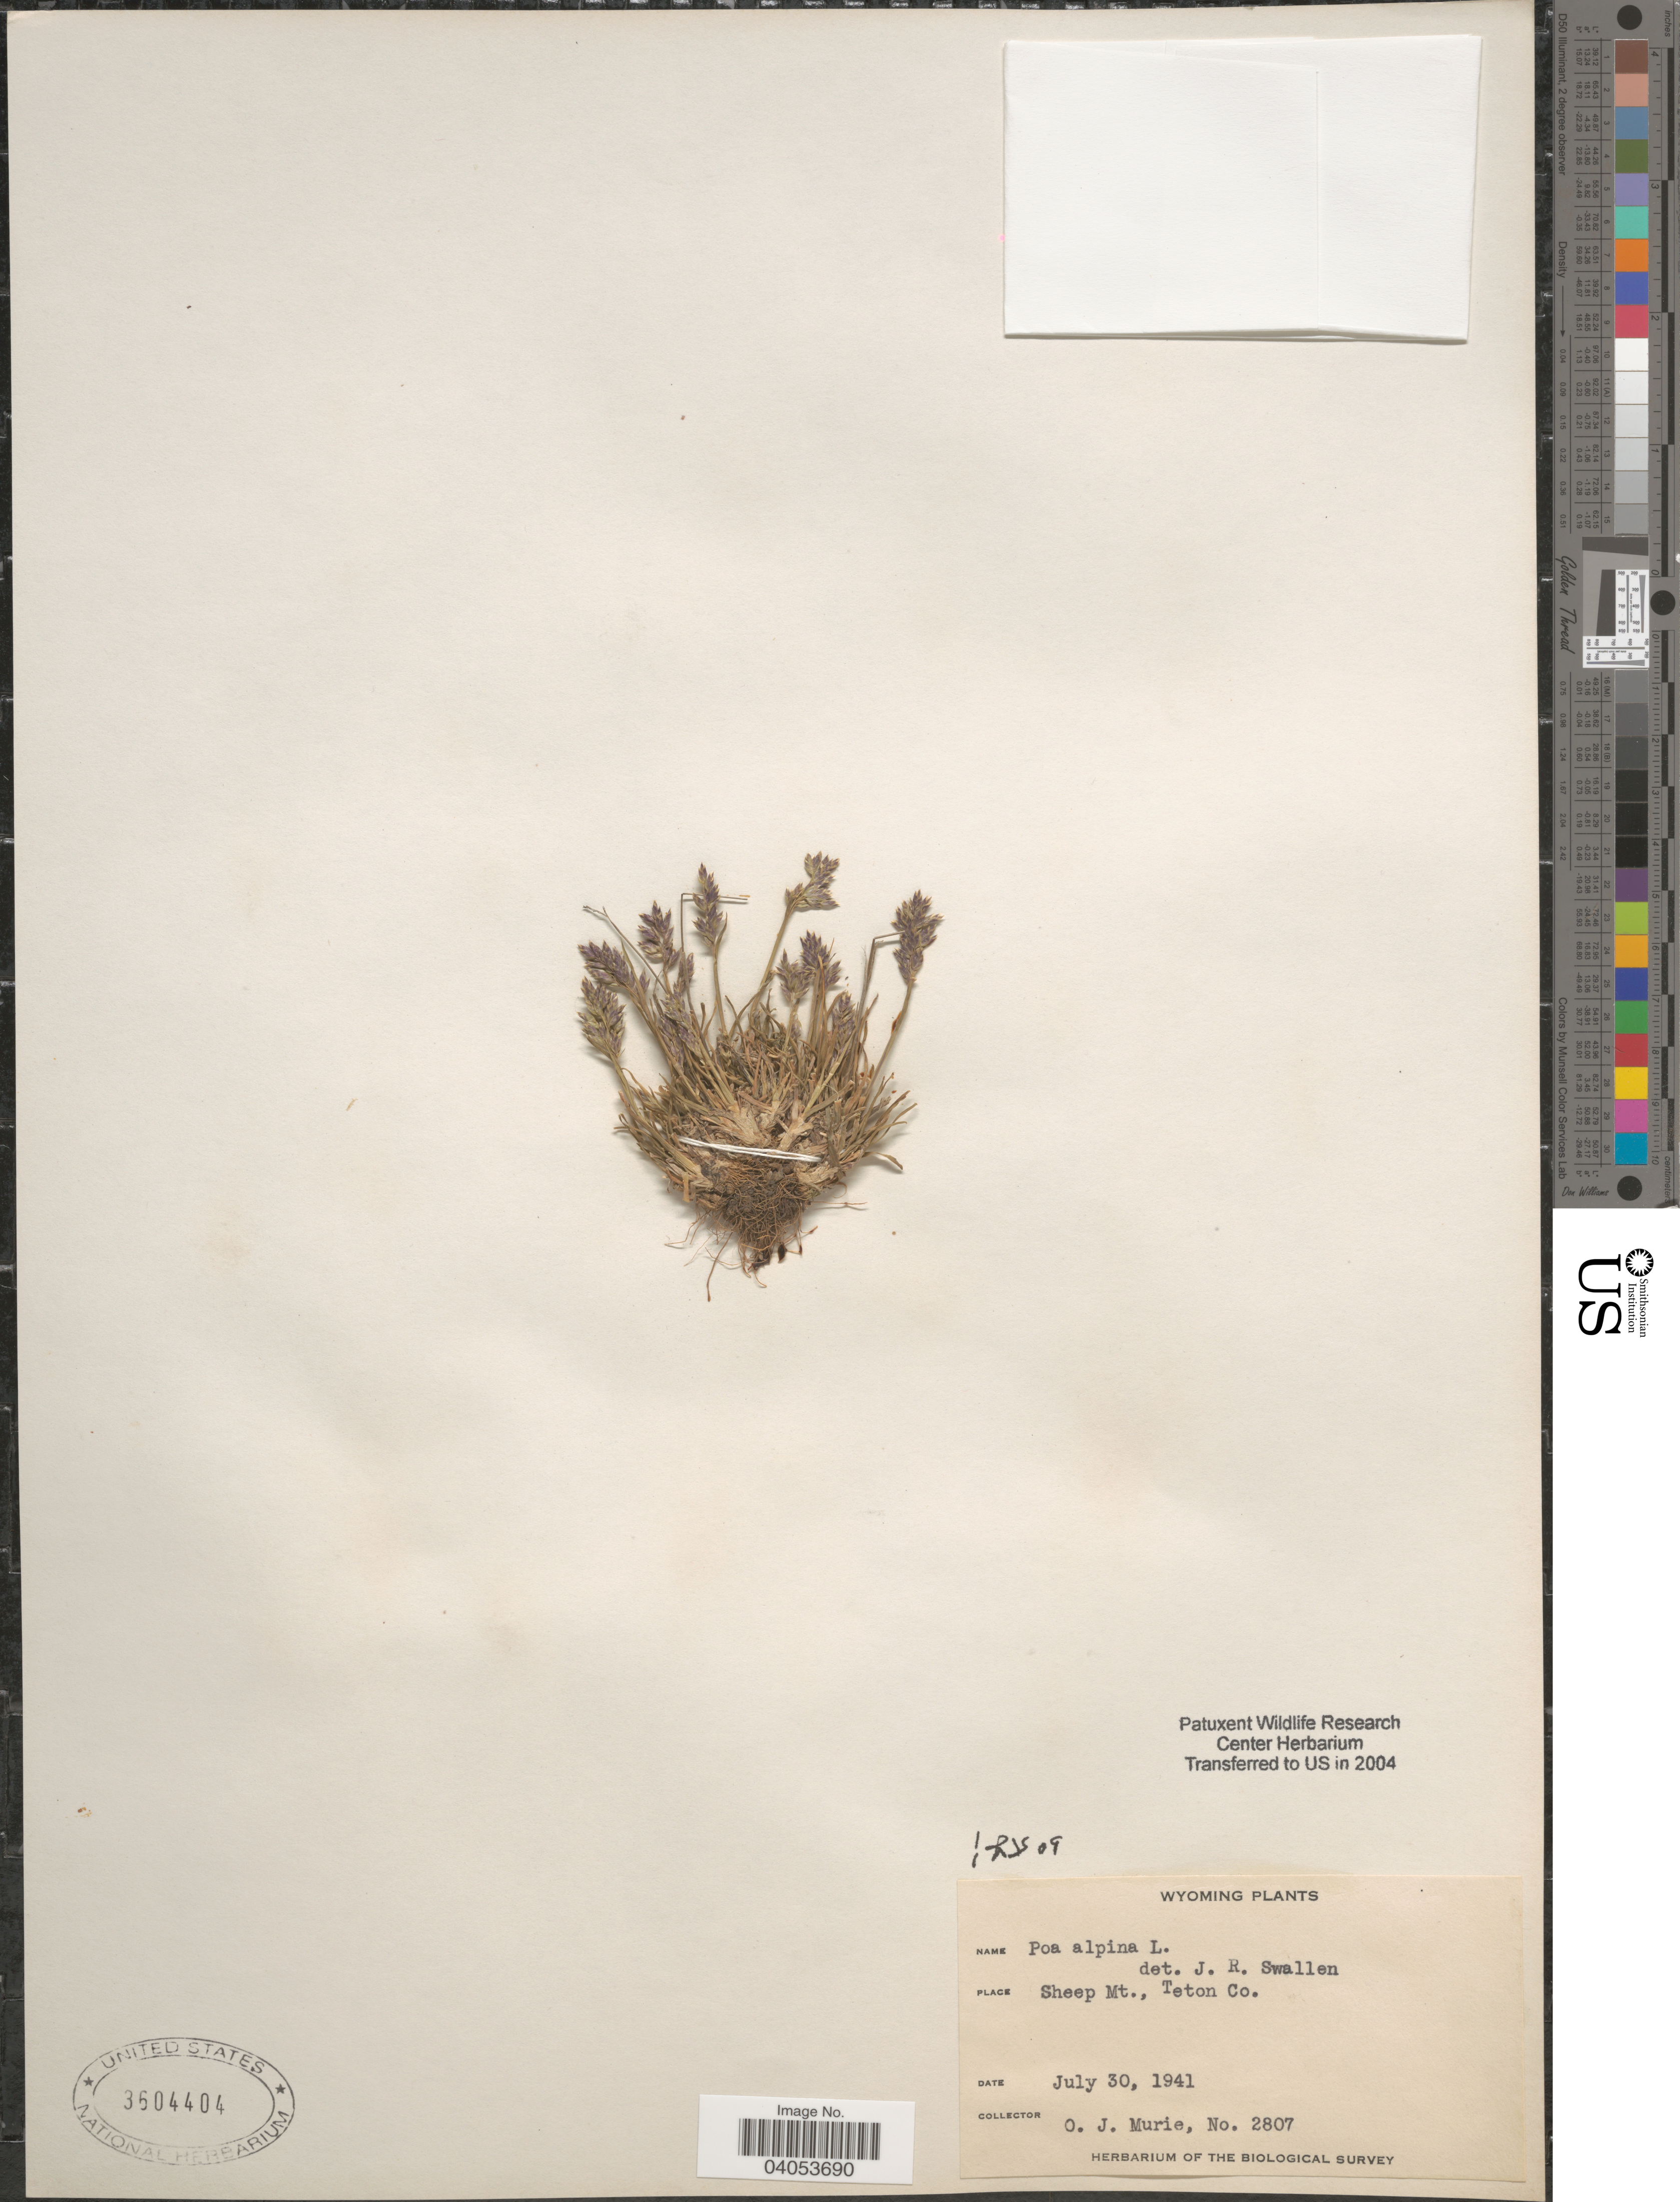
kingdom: Plantae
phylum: Tracheophyta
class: Liliopsida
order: Poales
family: Poaceae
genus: Poa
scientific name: Poa alpina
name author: L.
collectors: O. Murie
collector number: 2807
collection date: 1941-07-30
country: United States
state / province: Wyoming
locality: Sheep Mt., Teton Co.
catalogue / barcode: US 3604404